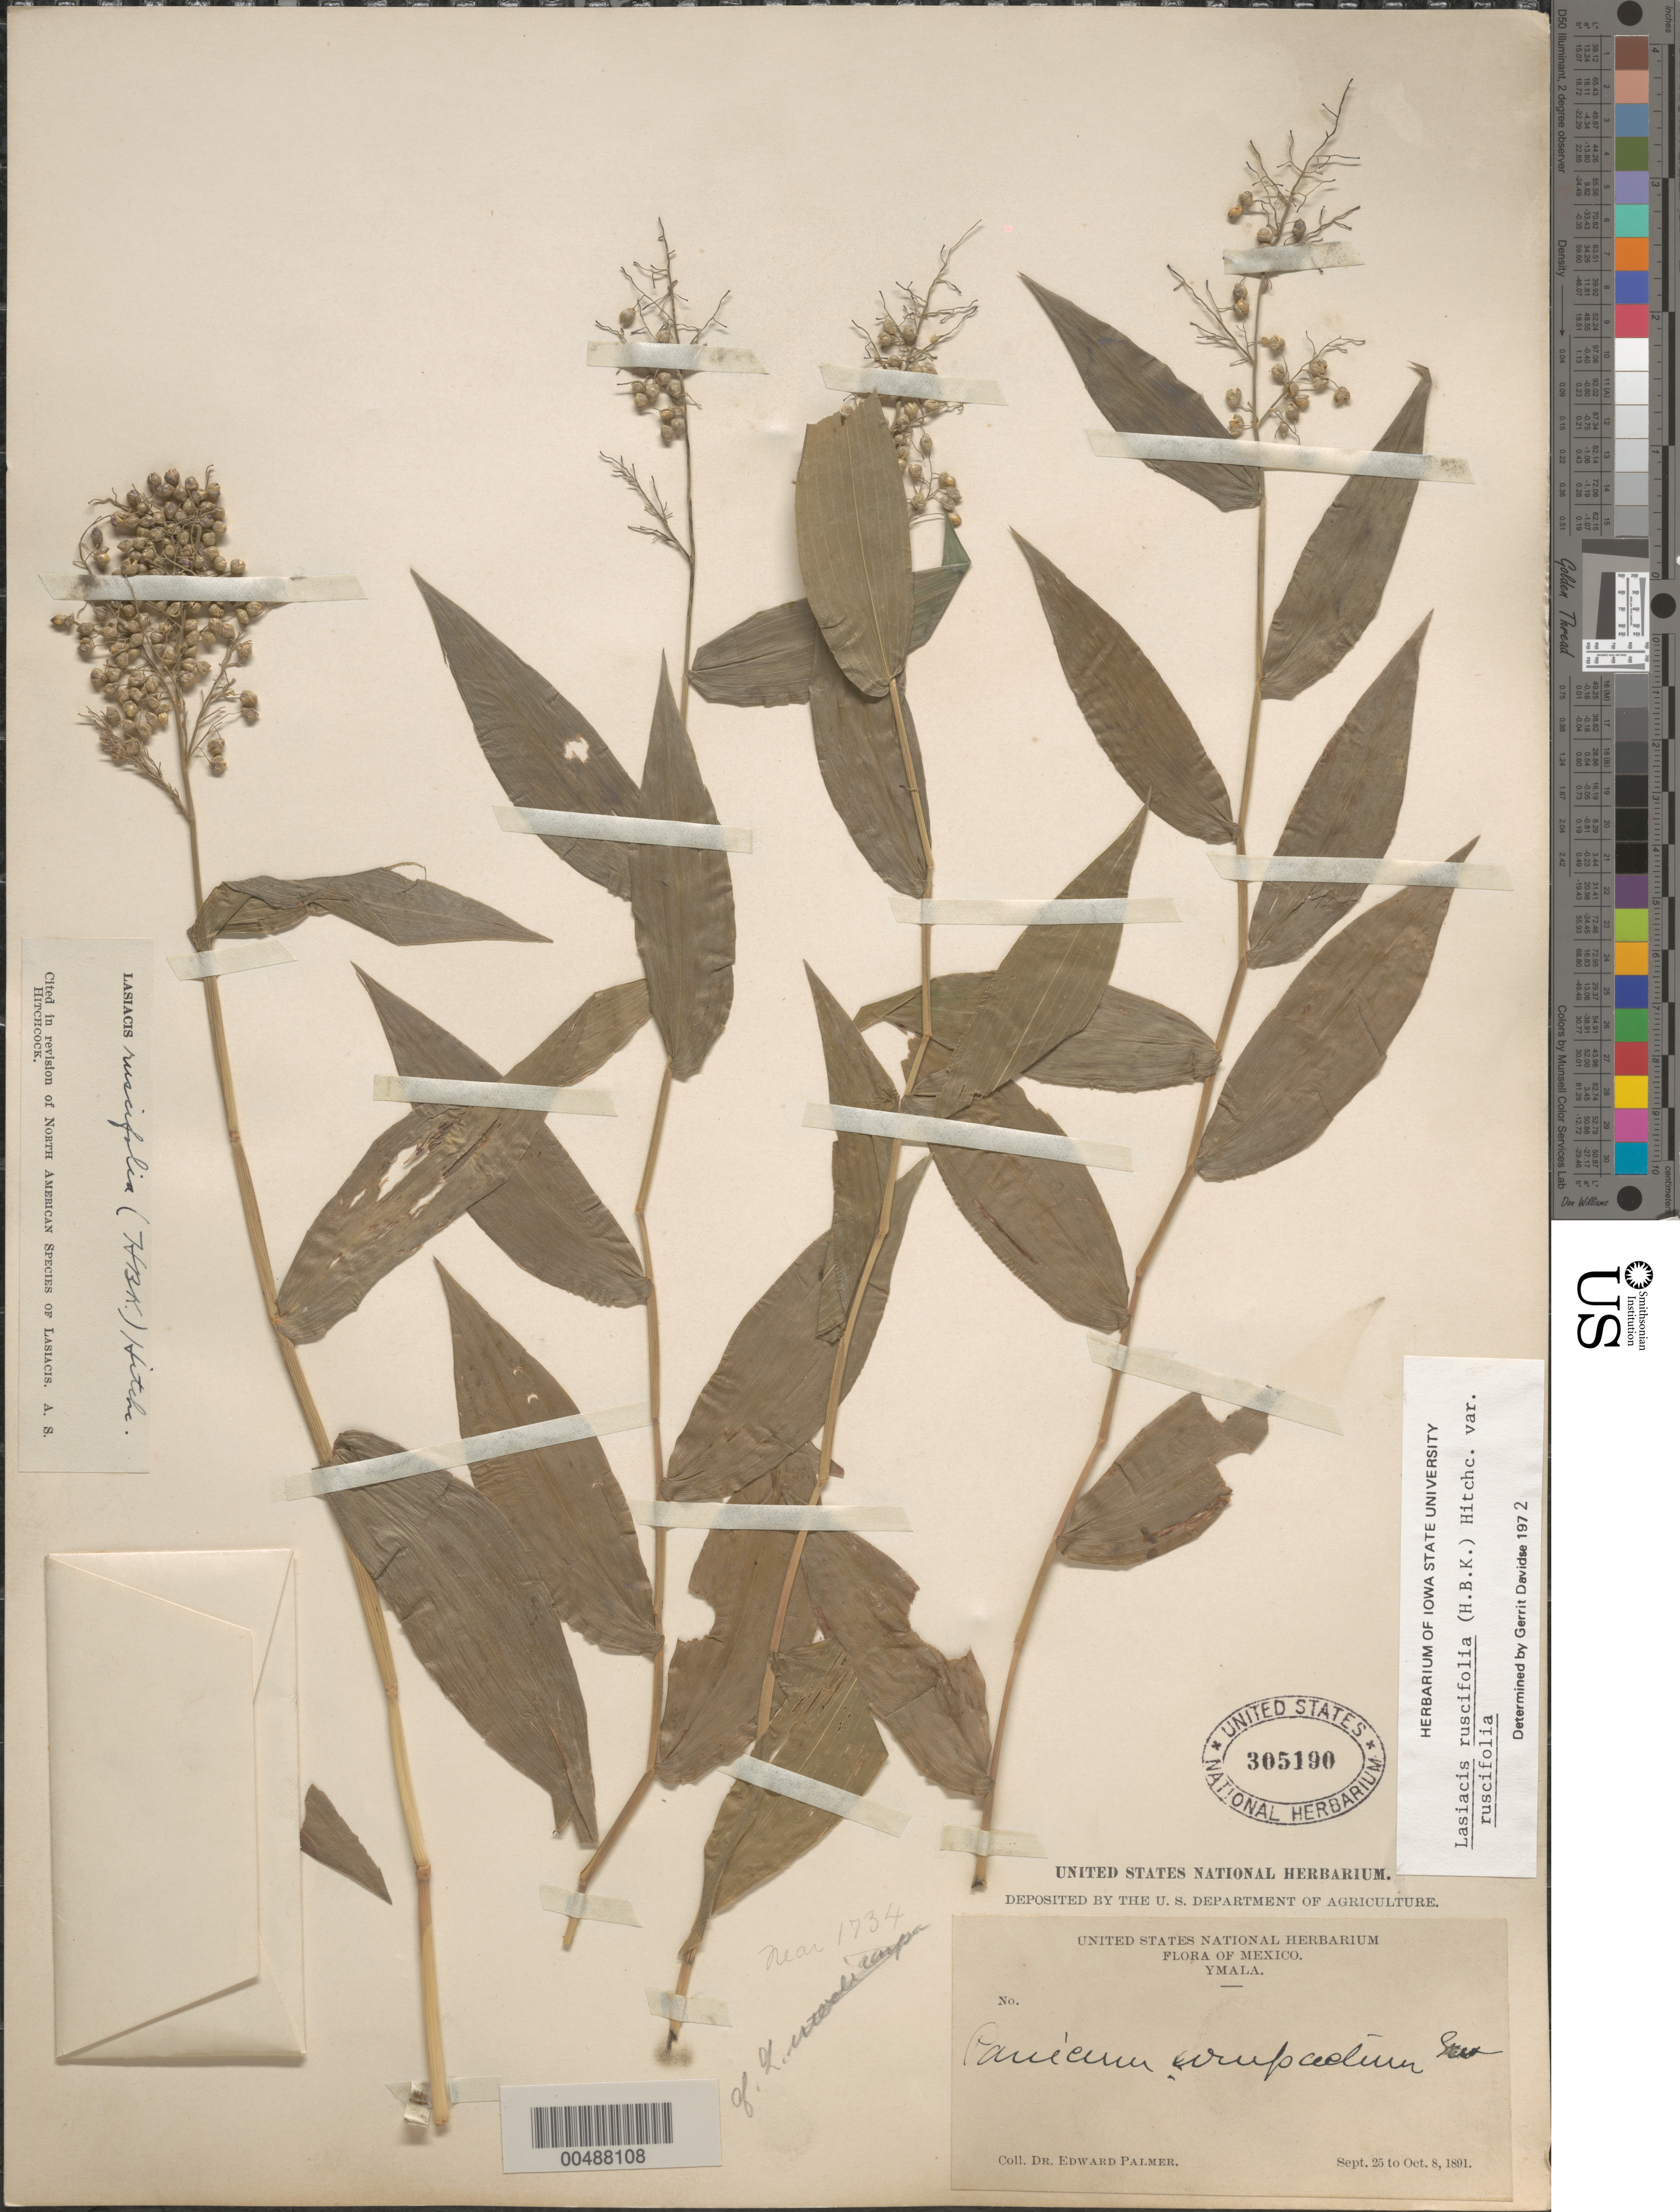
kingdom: Plantae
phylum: Tracheophyta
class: Liliopsida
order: Poales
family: Poaceae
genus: Lasiacis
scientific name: Lasiacis ruscifolia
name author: (Kunth) Hitchc.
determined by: Davidse, Gerrit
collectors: E. Palmer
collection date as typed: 25 Sep 1891 to 8 Oct 1891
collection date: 1891-09-25/1891-10-08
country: Mexico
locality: Ymala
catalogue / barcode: US 305190